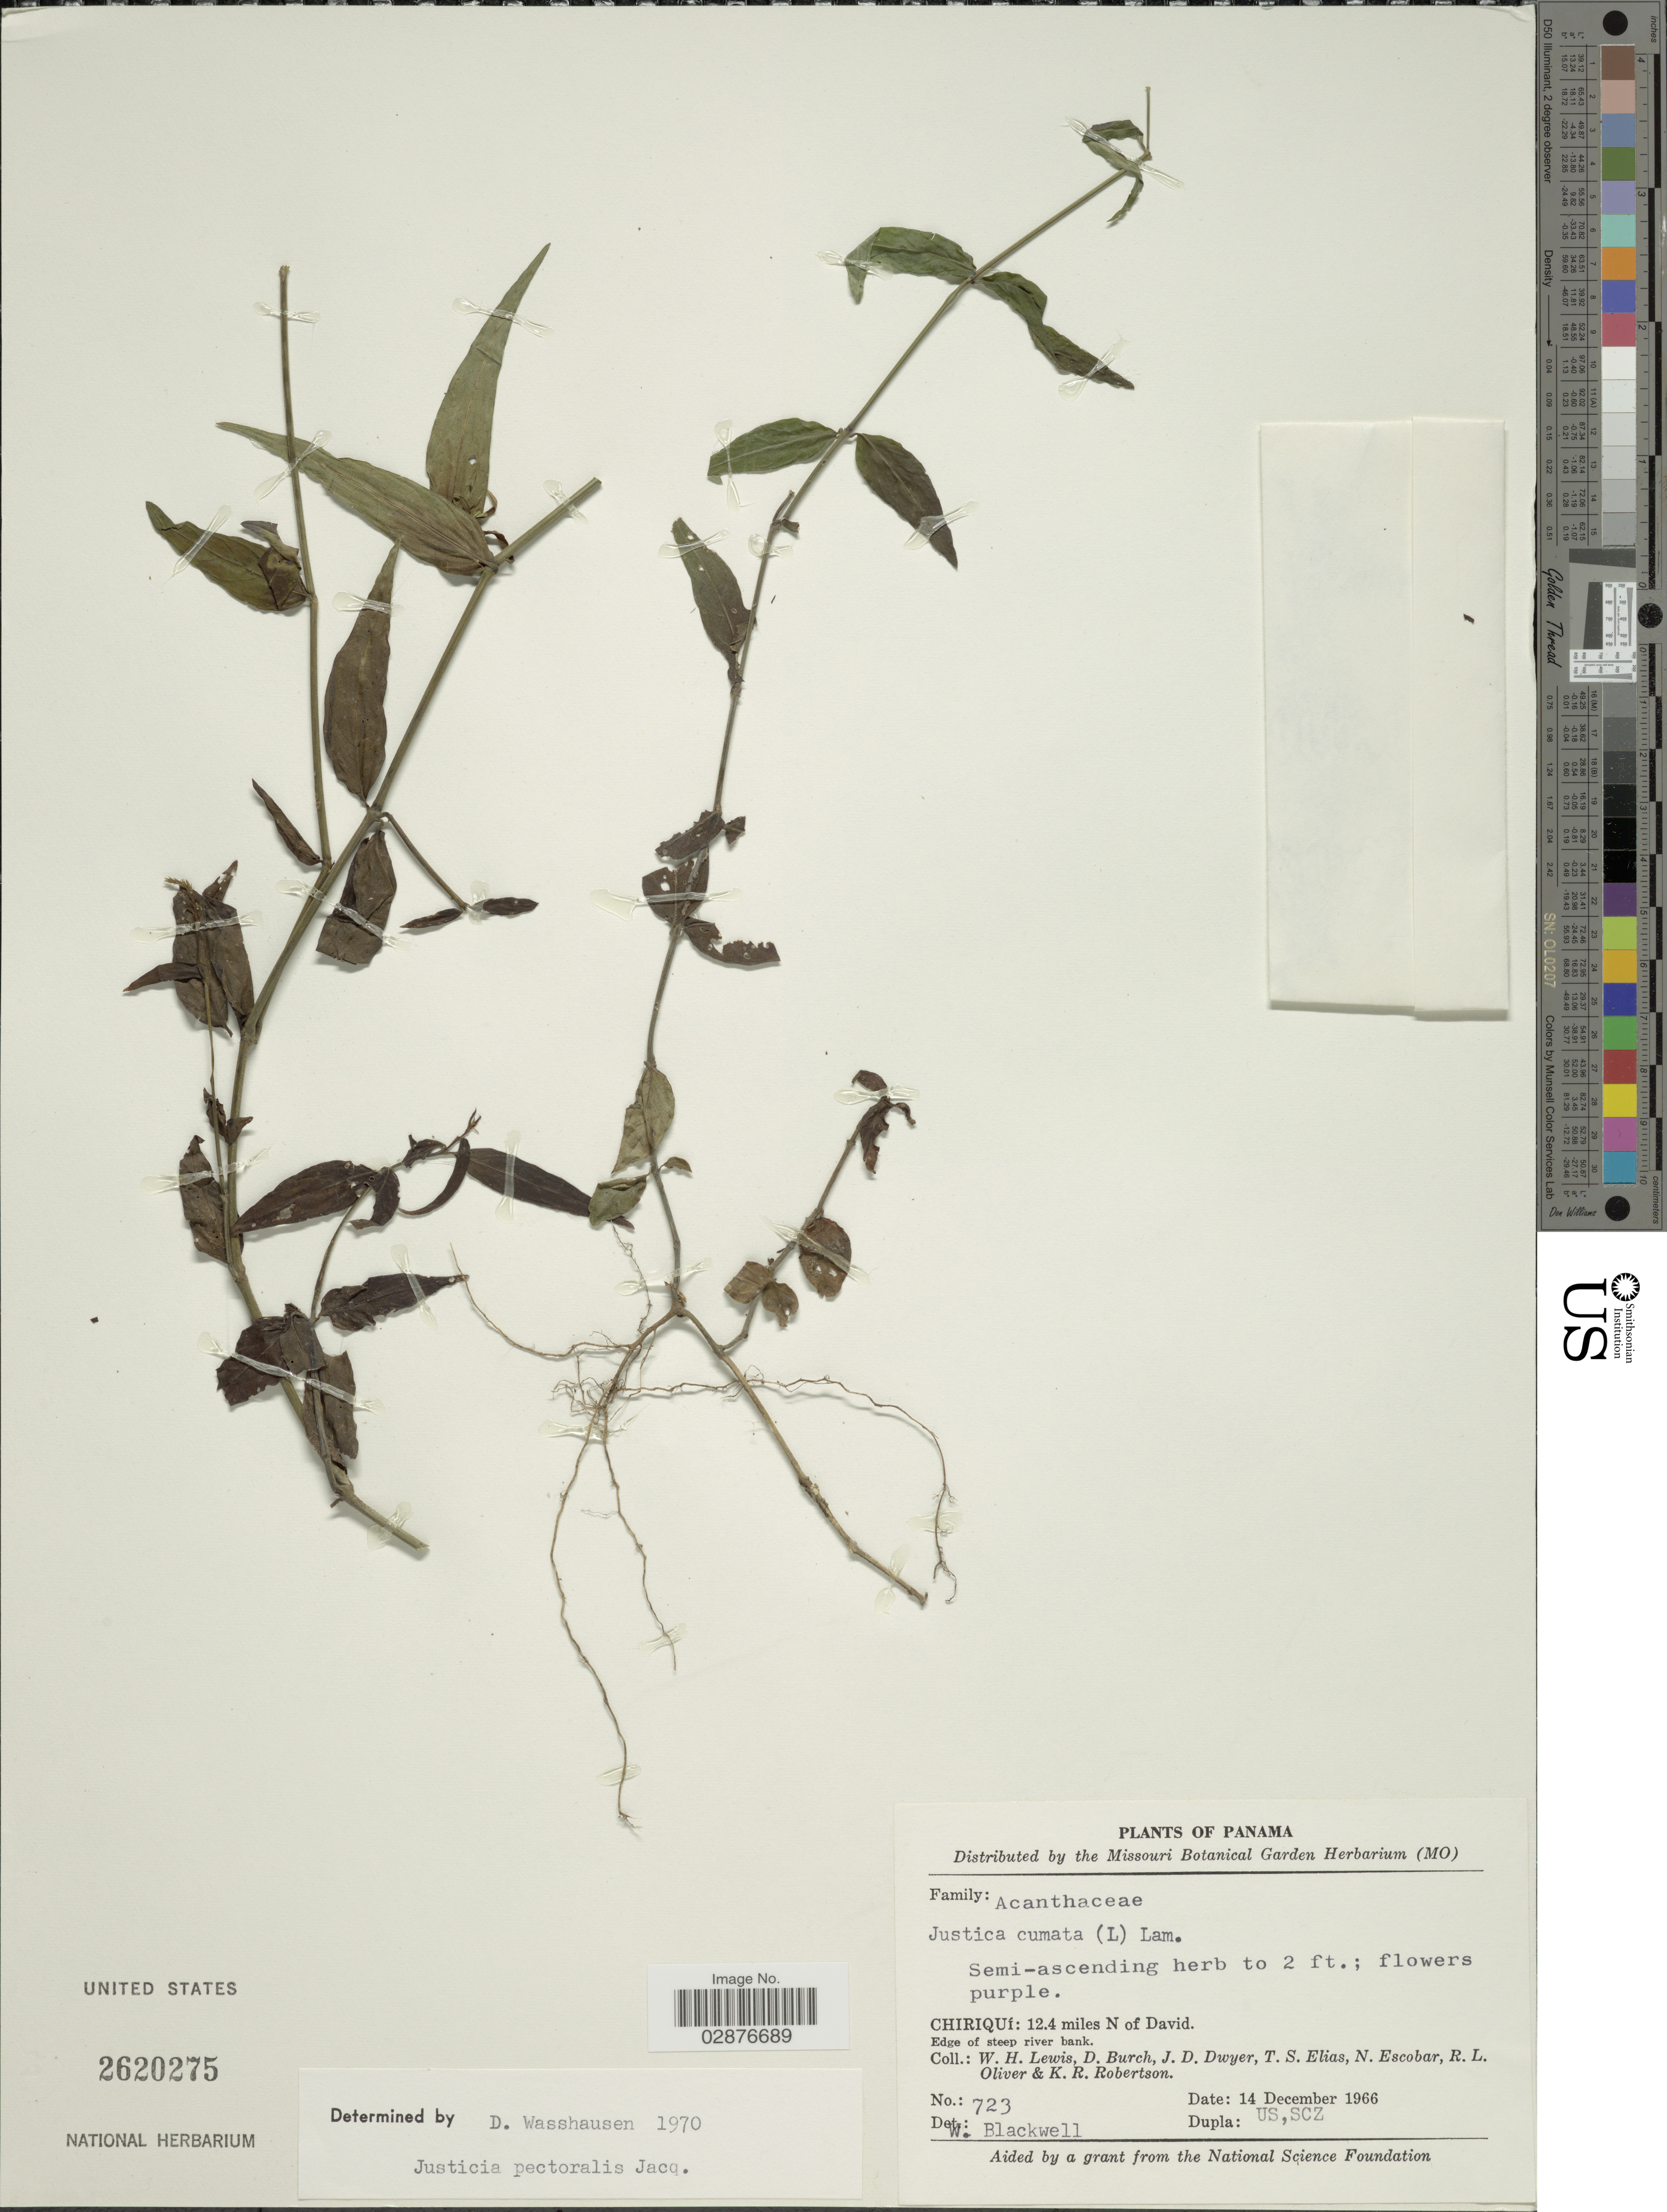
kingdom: Plantae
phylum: Tracheophyta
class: Magnoliopsida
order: Lamiales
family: Acanthaceae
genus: Justicia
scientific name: Justicia pectoralis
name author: Jacq.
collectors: W. H. Lewis, D. Burch, J. D. Dwyer, T. S. Elias & et al.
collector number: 723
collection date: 1966-12-14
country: Panama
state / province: Chiriqui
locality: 12.4 miles N of David.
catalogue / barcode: US 2620275